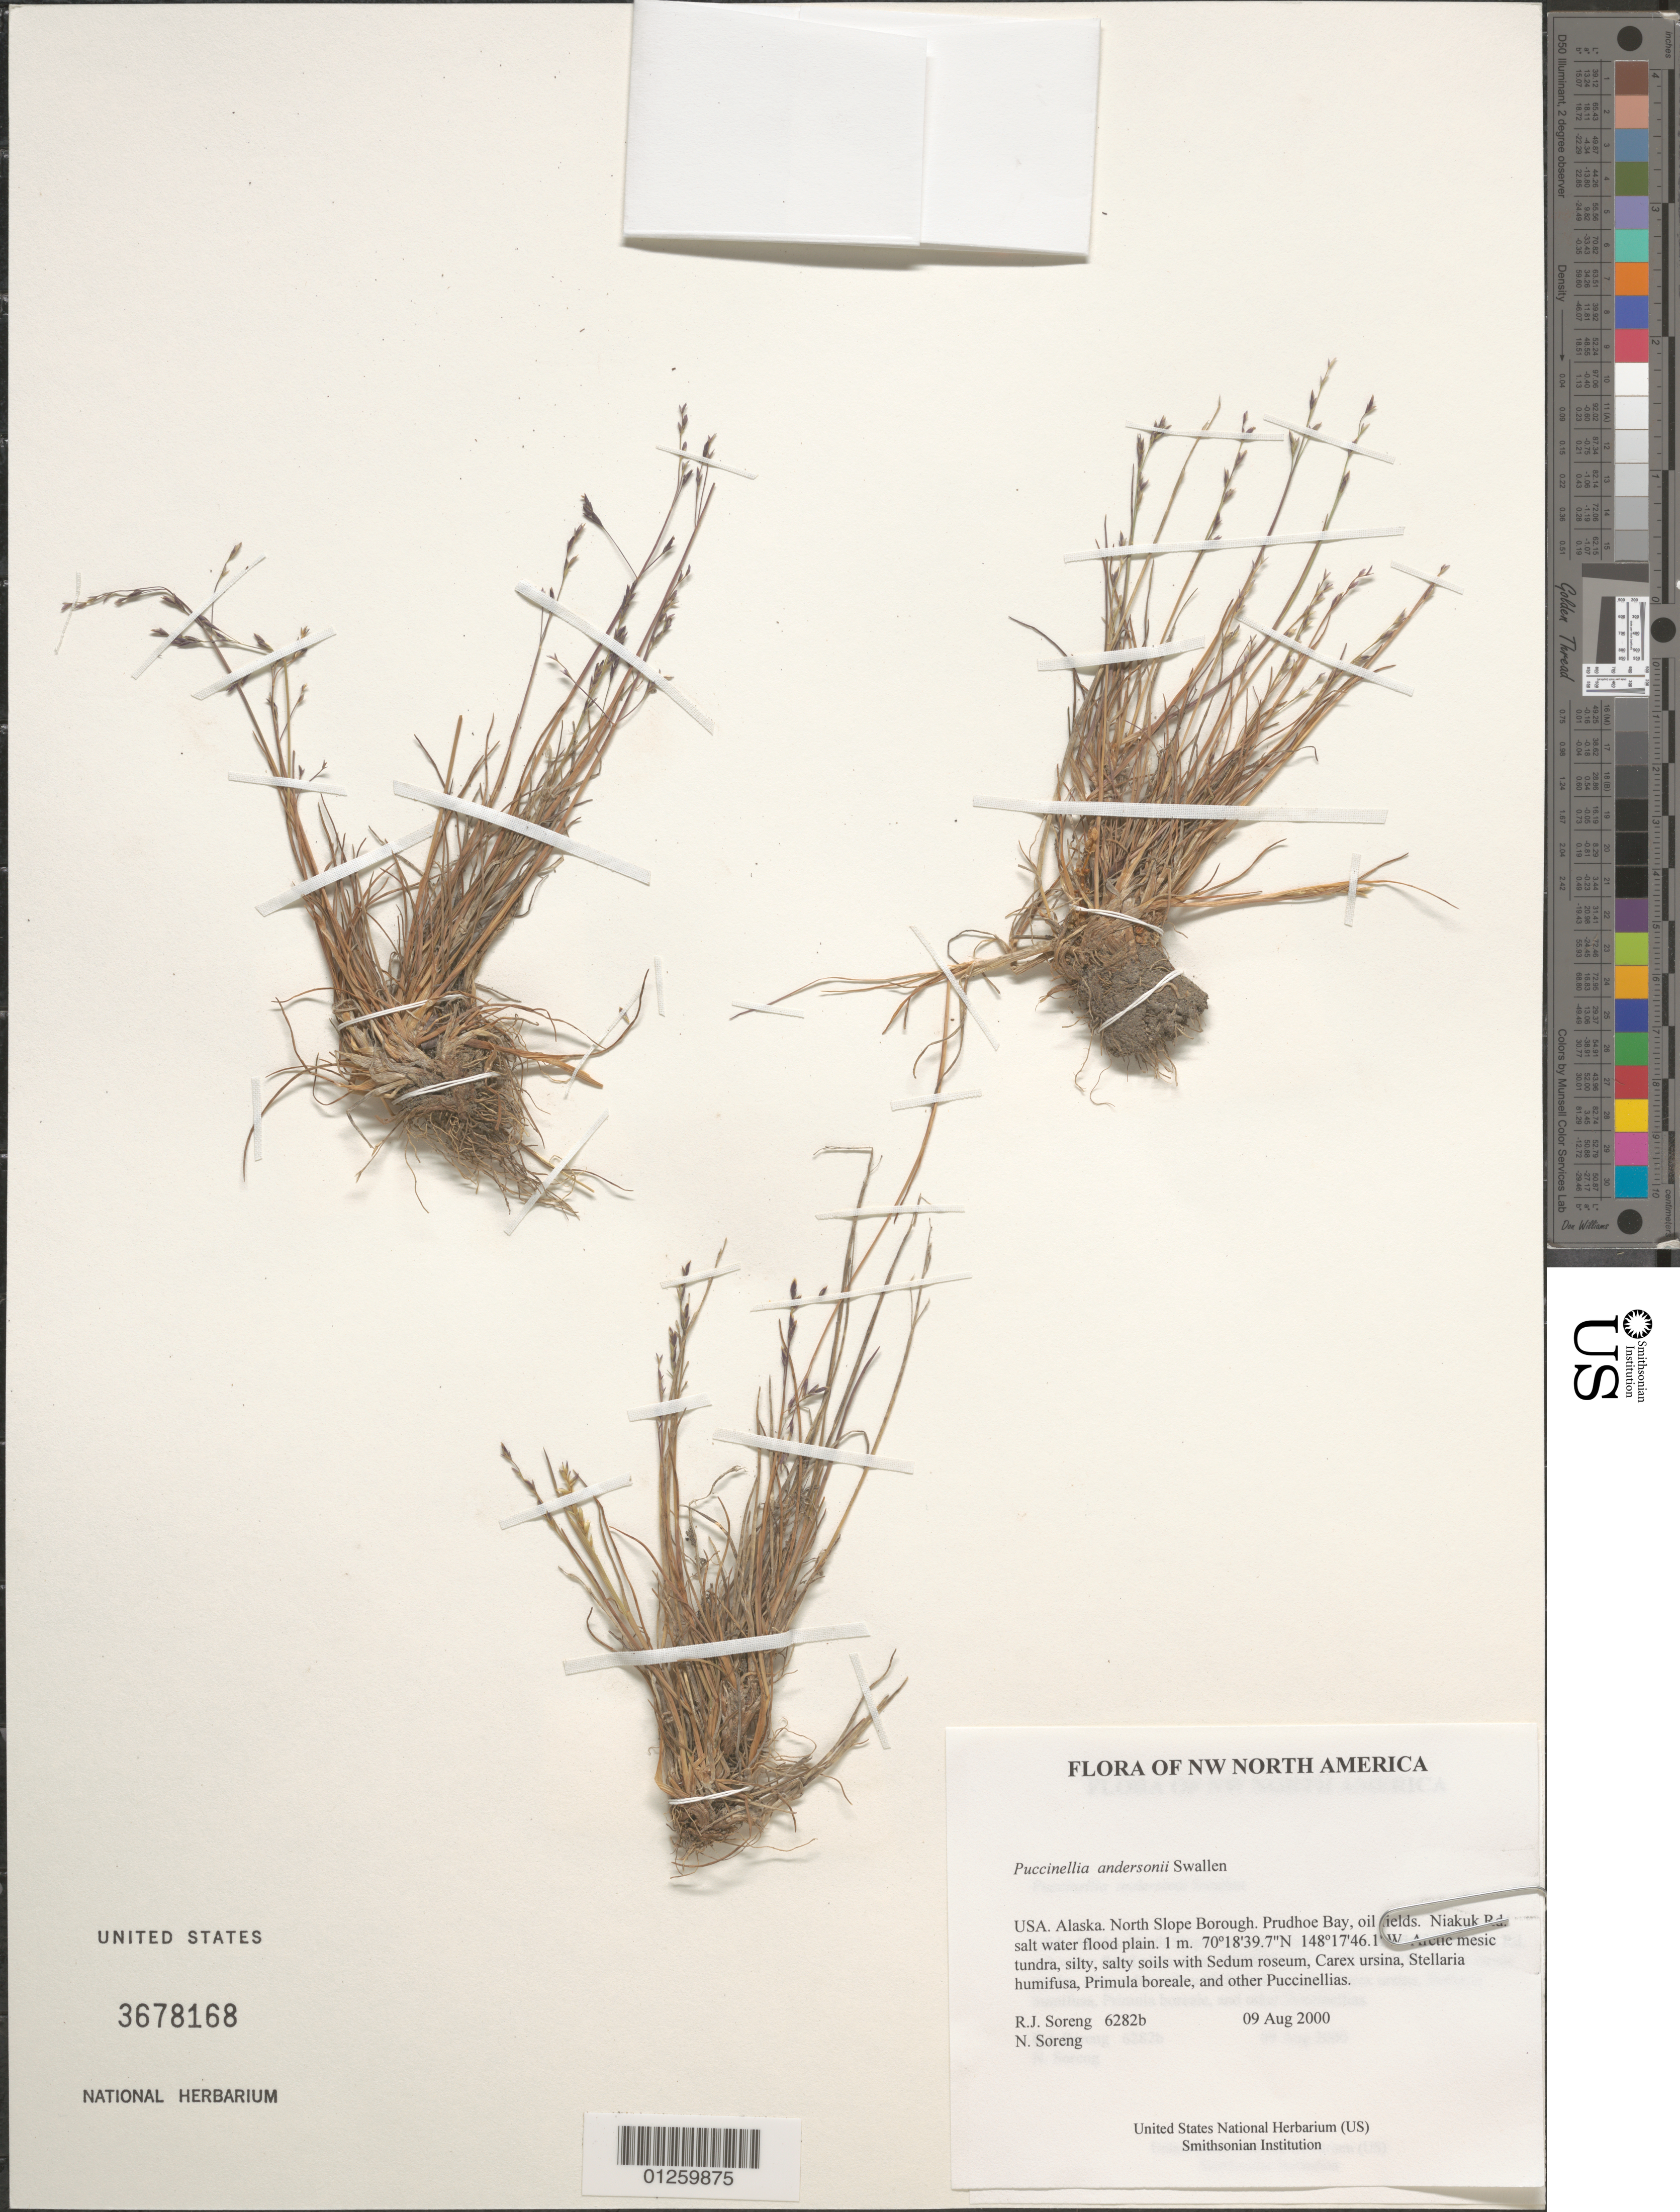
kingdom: Plantae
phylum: Tracheophyta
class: Liliopsida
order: Poales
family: Poaceae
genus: Puccinellia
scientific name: Puccinellia andersonii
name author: Swallen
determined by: Soreng, Robert J., Research Associate (BOT), Smithsonian Institution - National Museum of Natural History (UNITED STATES)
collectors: R. J. Soreng & N. L. Soreng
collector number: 6282-b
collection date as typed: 09 Aug 2000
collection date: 2000-08-09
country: United States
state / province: Alaska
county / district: North Slope Borough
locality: Prudhoe Bay, oil fields. Niakuk Rd. salt water flood plain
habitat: Arctic mesic tundra, silty, salty soils with Sedum roseum, Carex ursina, Stellaria humifusa, Primula boreale, and other Pucci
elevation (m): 1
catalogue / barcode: US 3678168